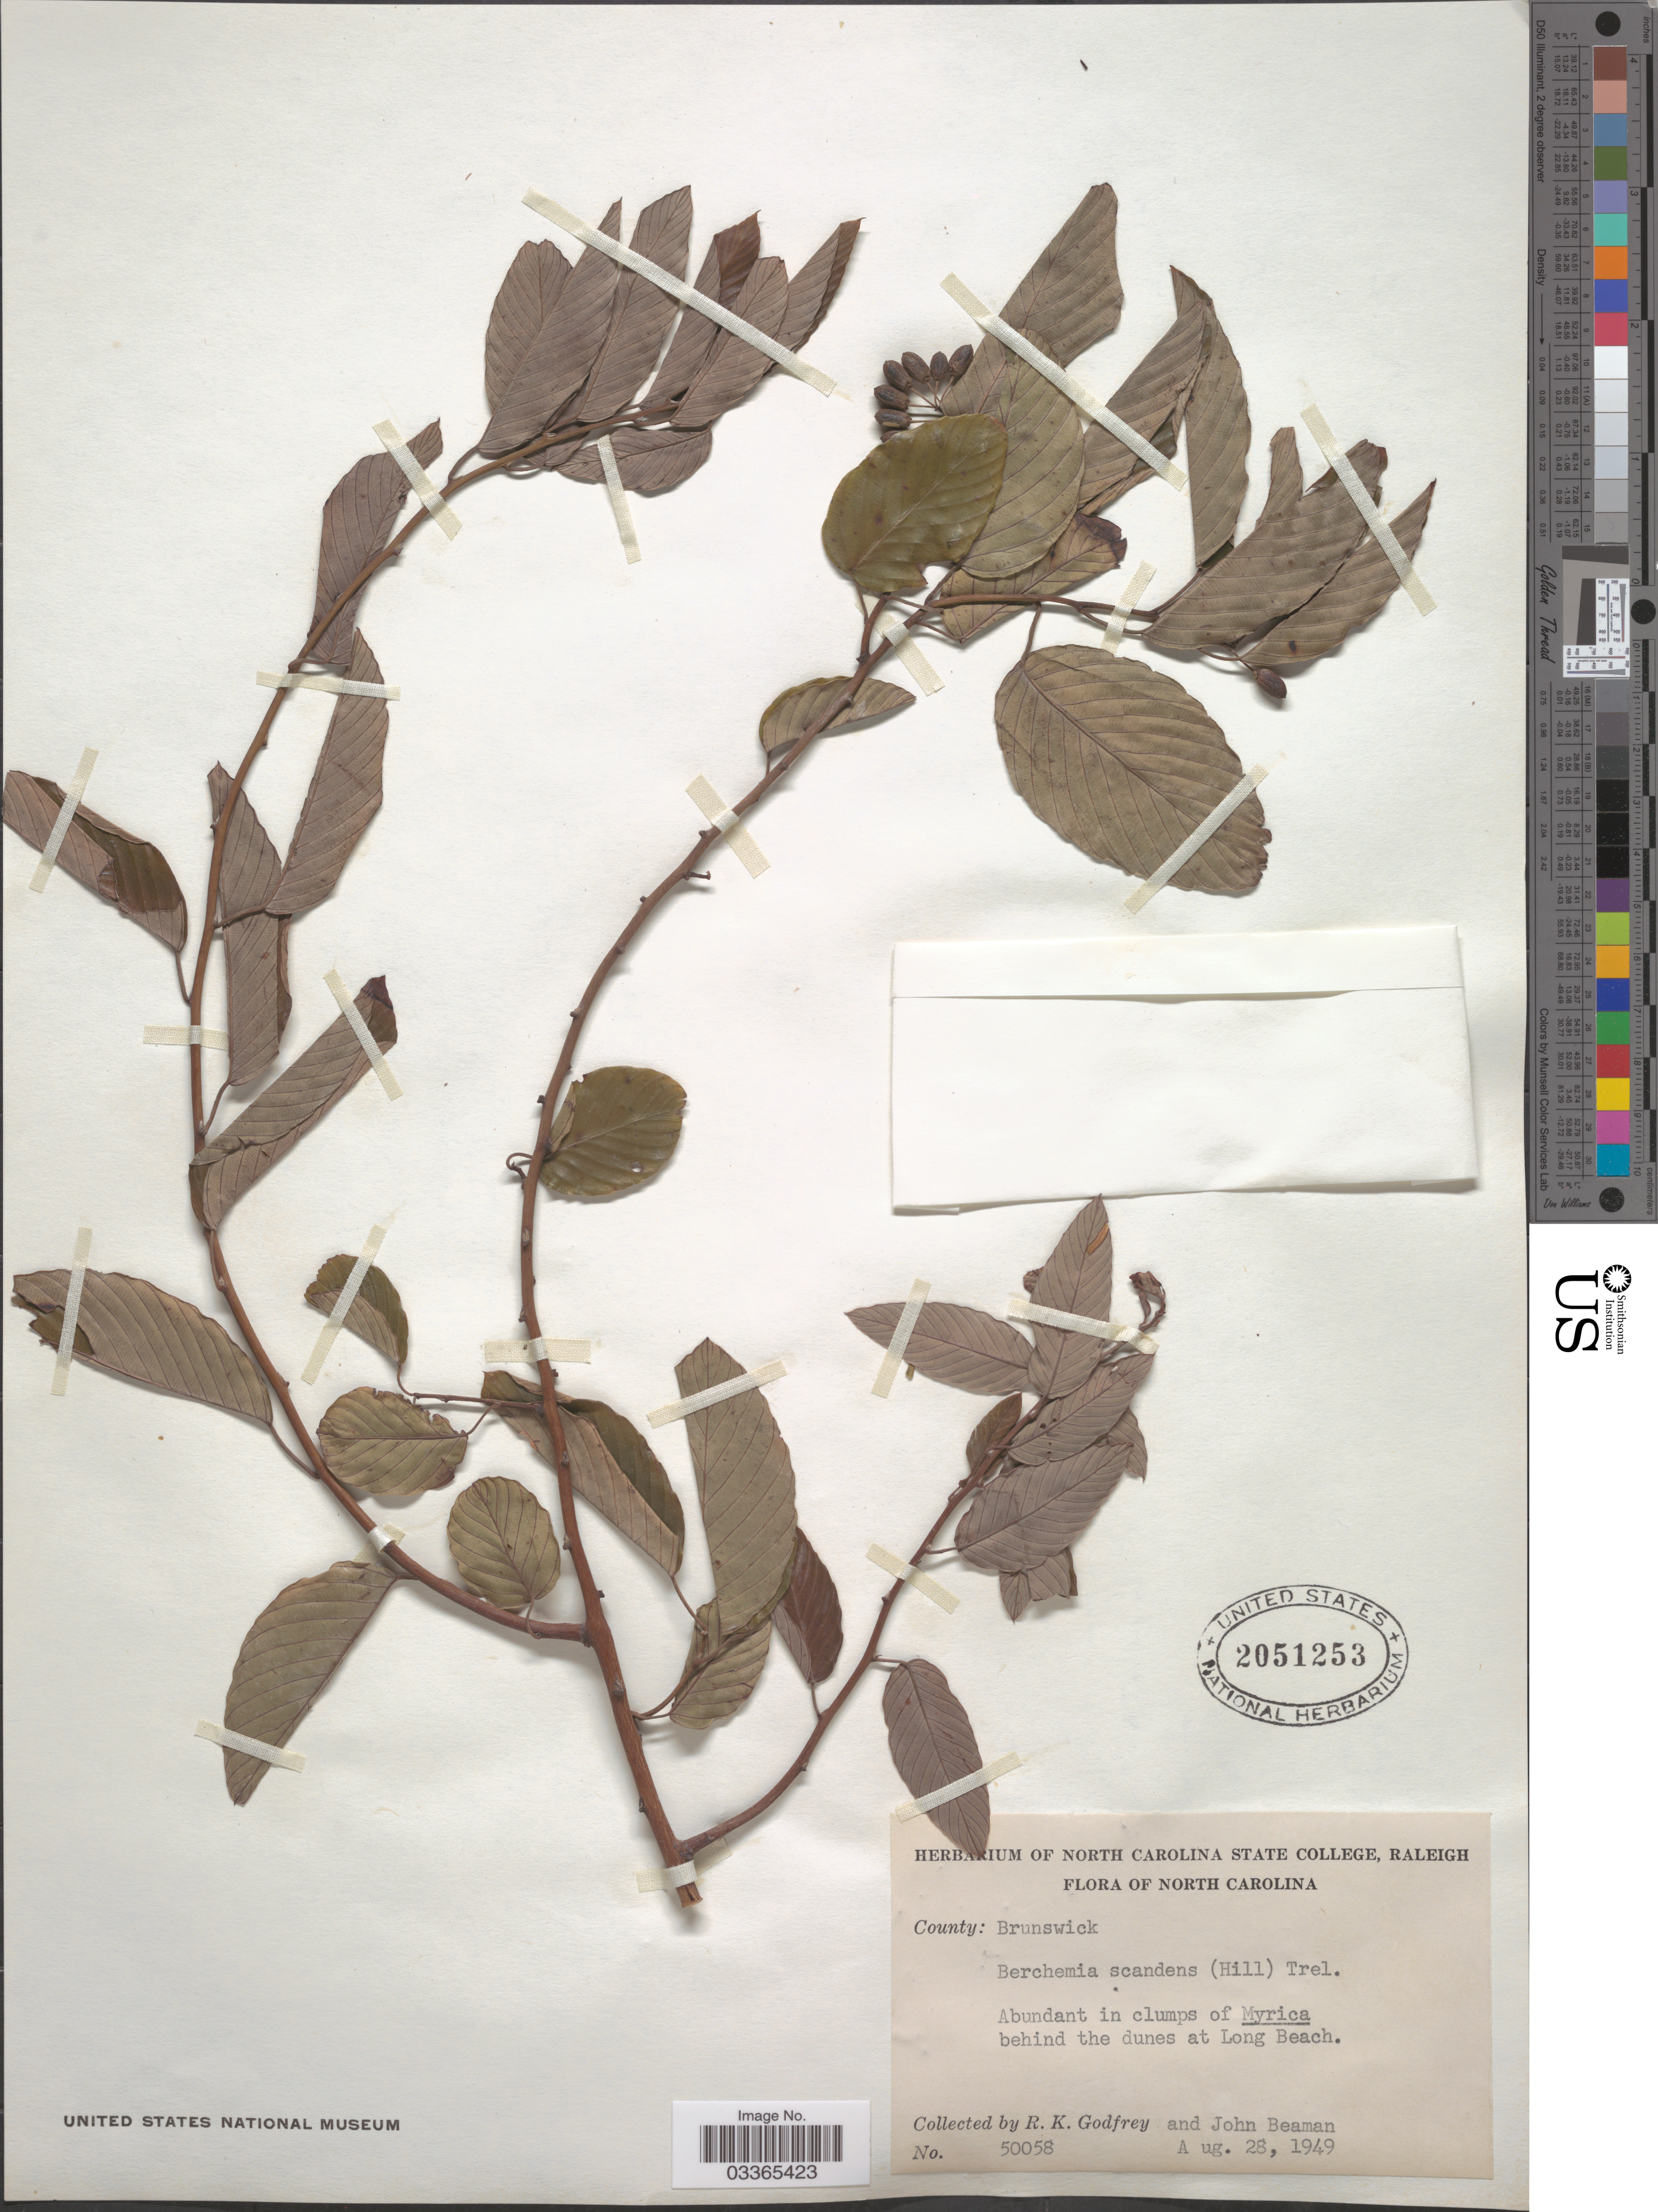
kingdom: Plantae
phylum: Tracheophyta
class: Magnoliopsida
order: Rosales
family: Rhamnaceae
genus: Berchemia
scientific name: Berchemia scandens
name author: (Hill) K. Koch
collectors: R. K. Godfrey & J. H. Beaman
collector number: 50058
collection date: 1949-08-28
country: United States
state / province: North Carolina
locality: County: Brunswick. Behind the dunes at Long Beach.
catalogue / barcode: US 2051253